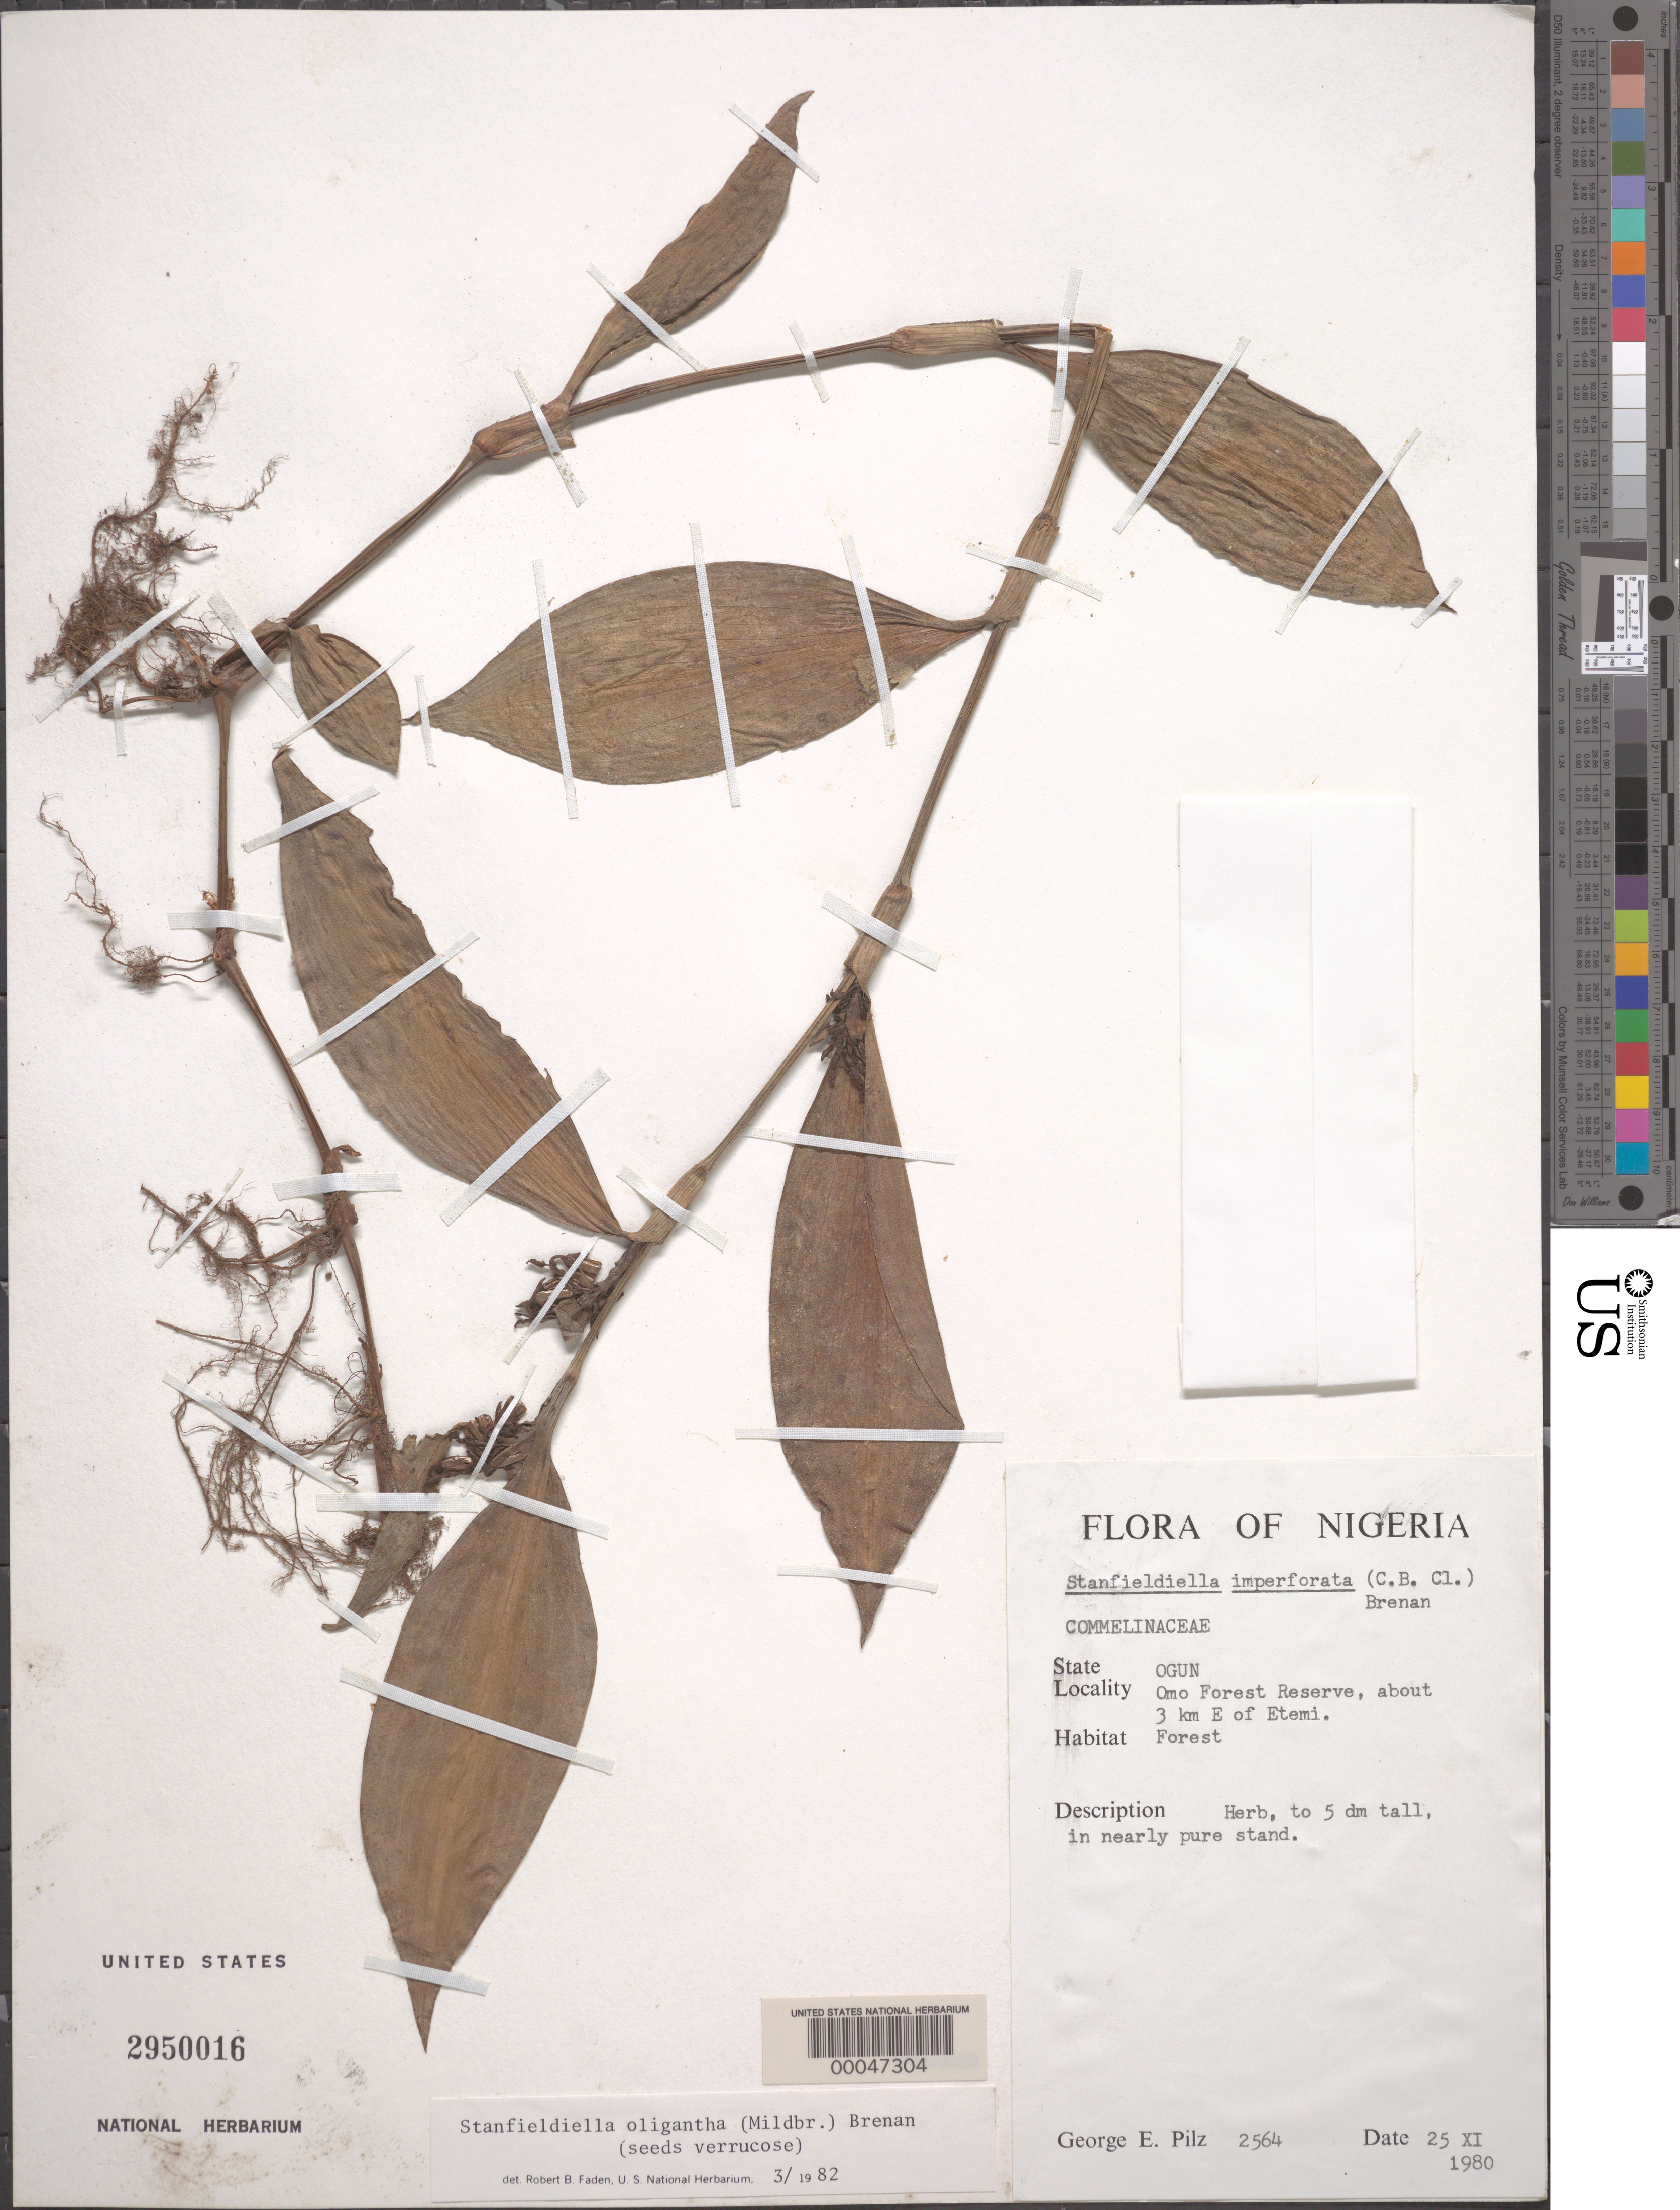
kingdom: Plantae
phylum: Tracheophyta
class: Liliopsida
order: Commelinales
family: Commelinaceae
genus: Stanfieldiella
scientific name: Stanfieldiella oligantha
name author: (Mildbr.) Brenan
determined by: Faden, Robert B., (US), Smithsonian Institution - National Museum of Natural History (UNITED STATES)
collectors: G. E. Pilz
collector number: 2564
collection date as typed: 25 Nov 1980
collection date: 1980-11-25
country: Nigeria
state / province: Ogun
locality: Omo forest reserve, e of etemi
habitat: Forest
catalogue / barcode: US 2950016